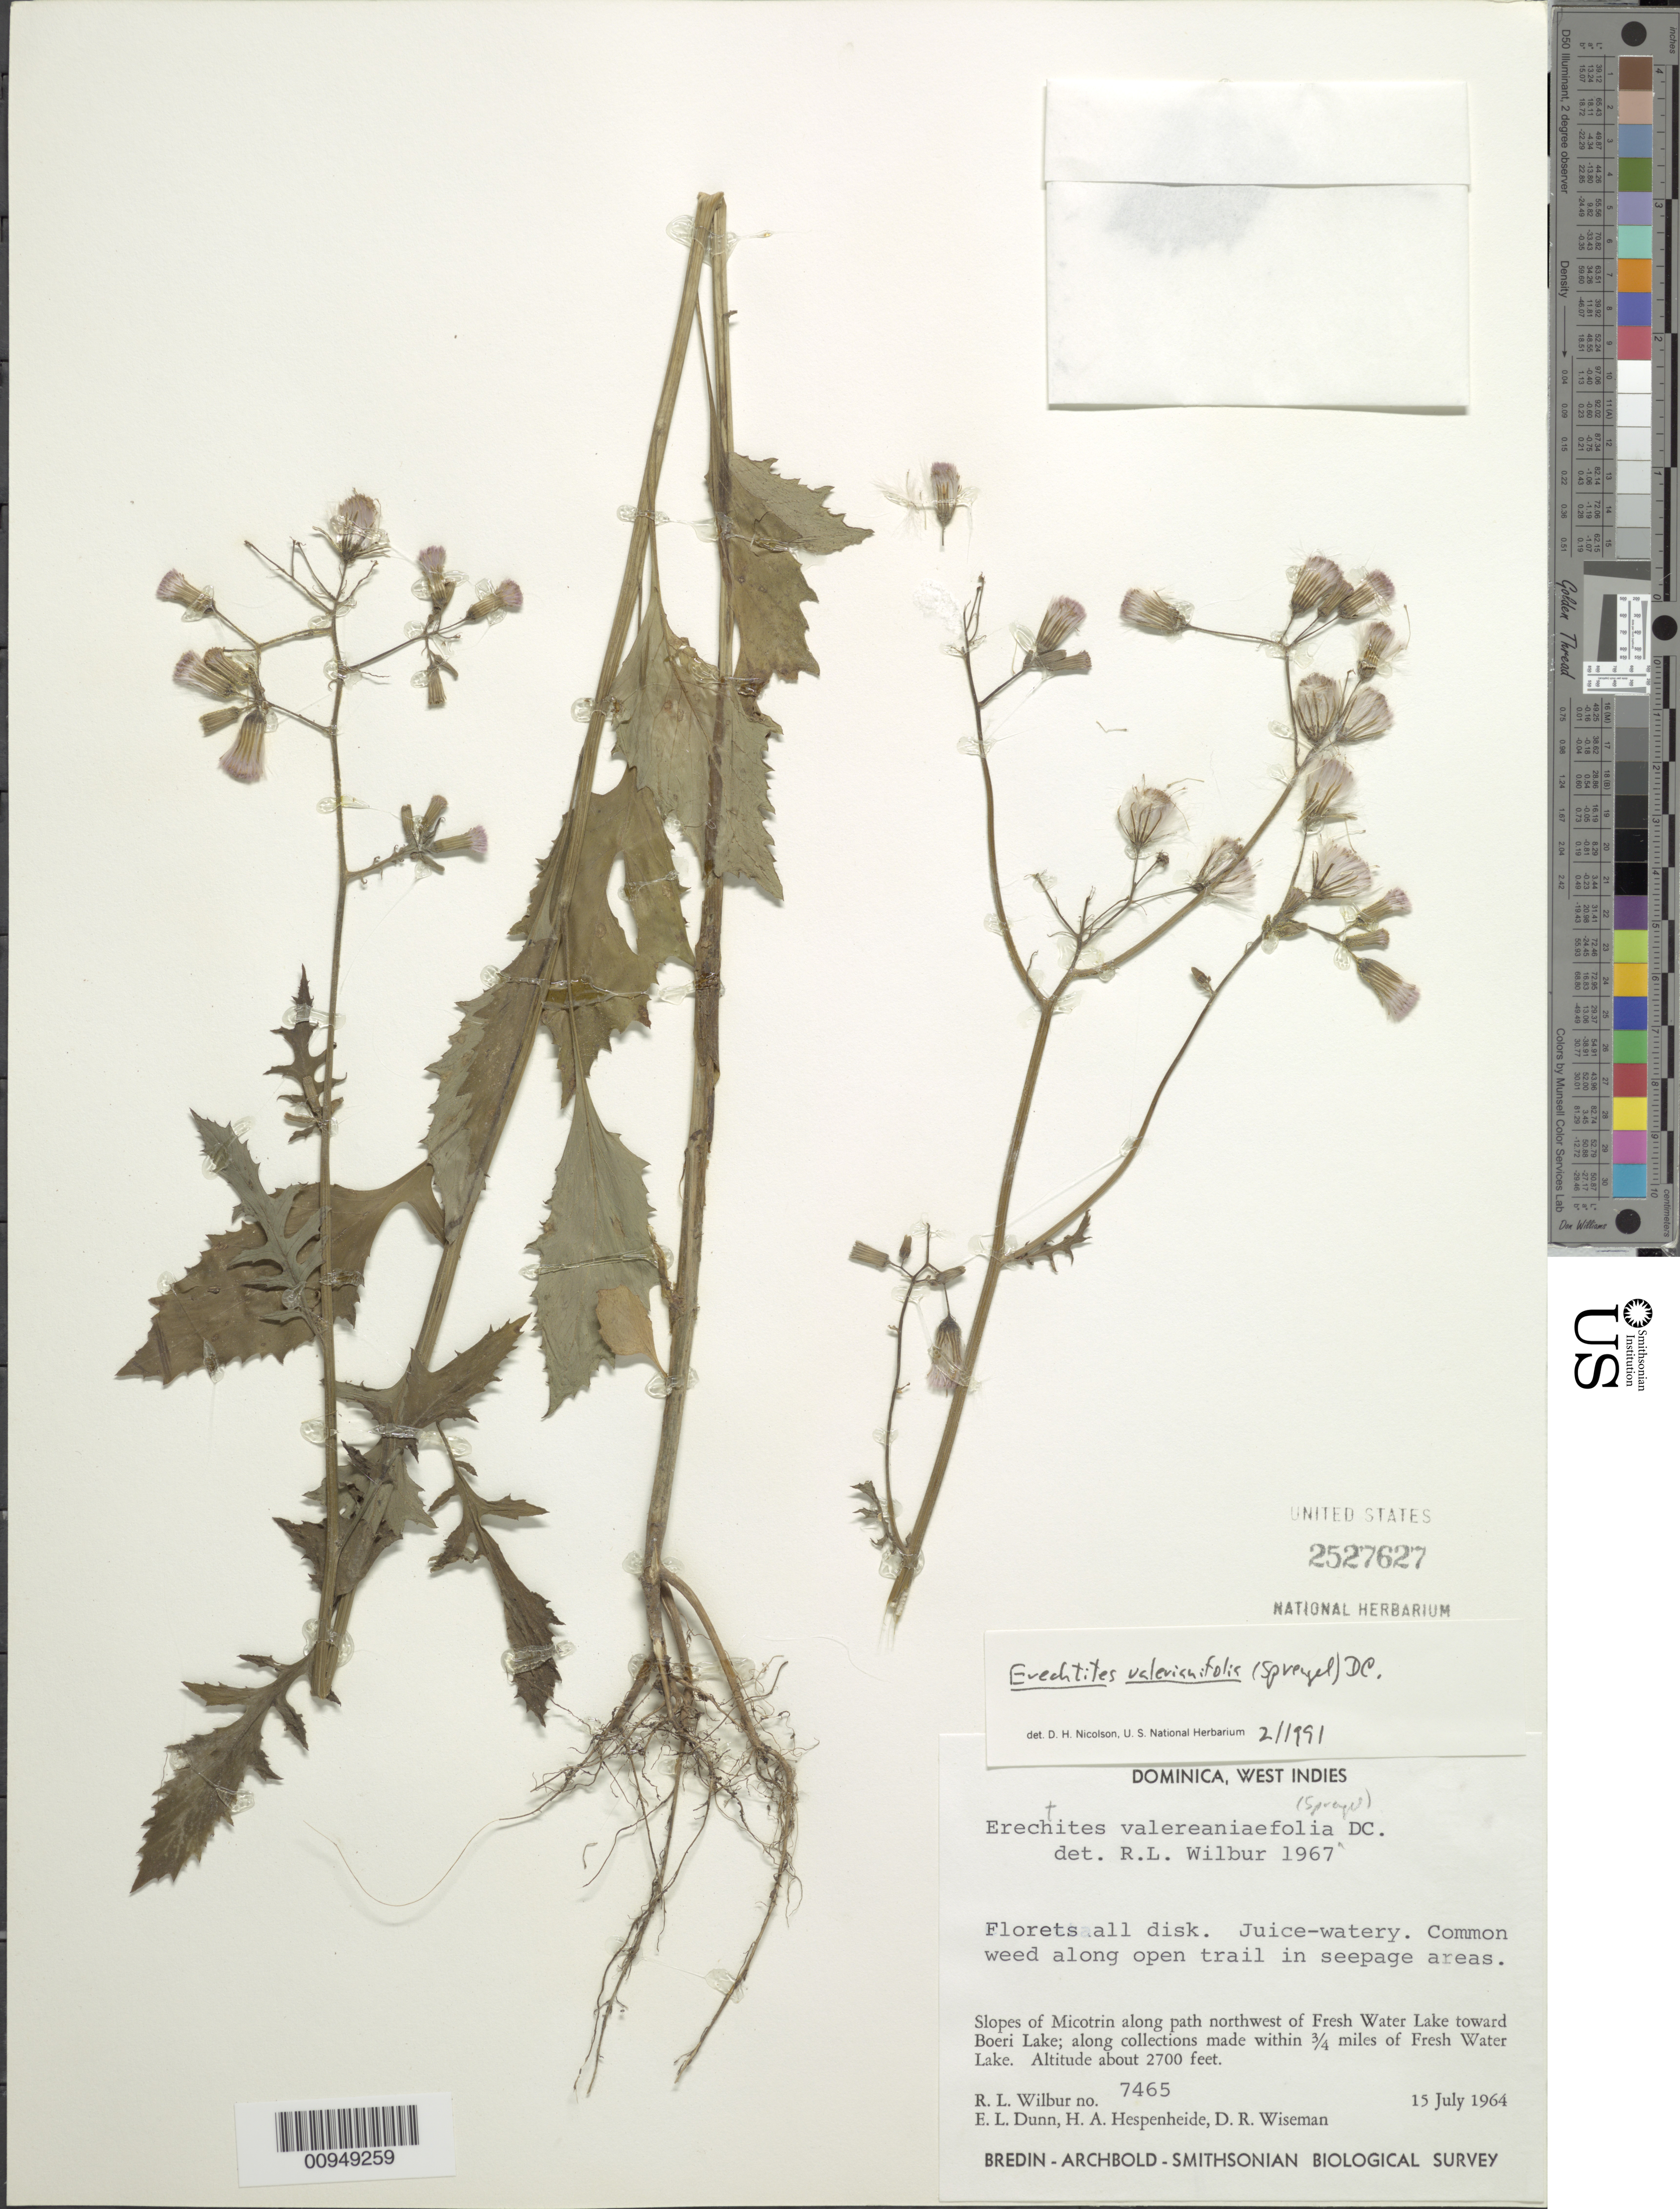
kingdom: Plantae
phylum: Tracheophyta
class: Magnoliopsida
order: Asterales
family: Asteraceae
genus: Erechtites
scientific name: Erechtites valerianifolius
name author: (Link ex Spreng.) DC.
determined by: Nicolson, Dan H.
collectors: R. L. Wilbur, E. Dunn, H. A. Hespenheide & D. R. Wiseman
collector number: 7465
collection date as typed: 15 Jul 1964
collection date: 1964-07-15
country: Dominica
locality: Slopes of Micotrin along path northwest of Fresh Water Lake toward Boeri Lake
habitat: Along open trail in seepage areas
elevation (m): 823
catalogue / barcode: US 2527627